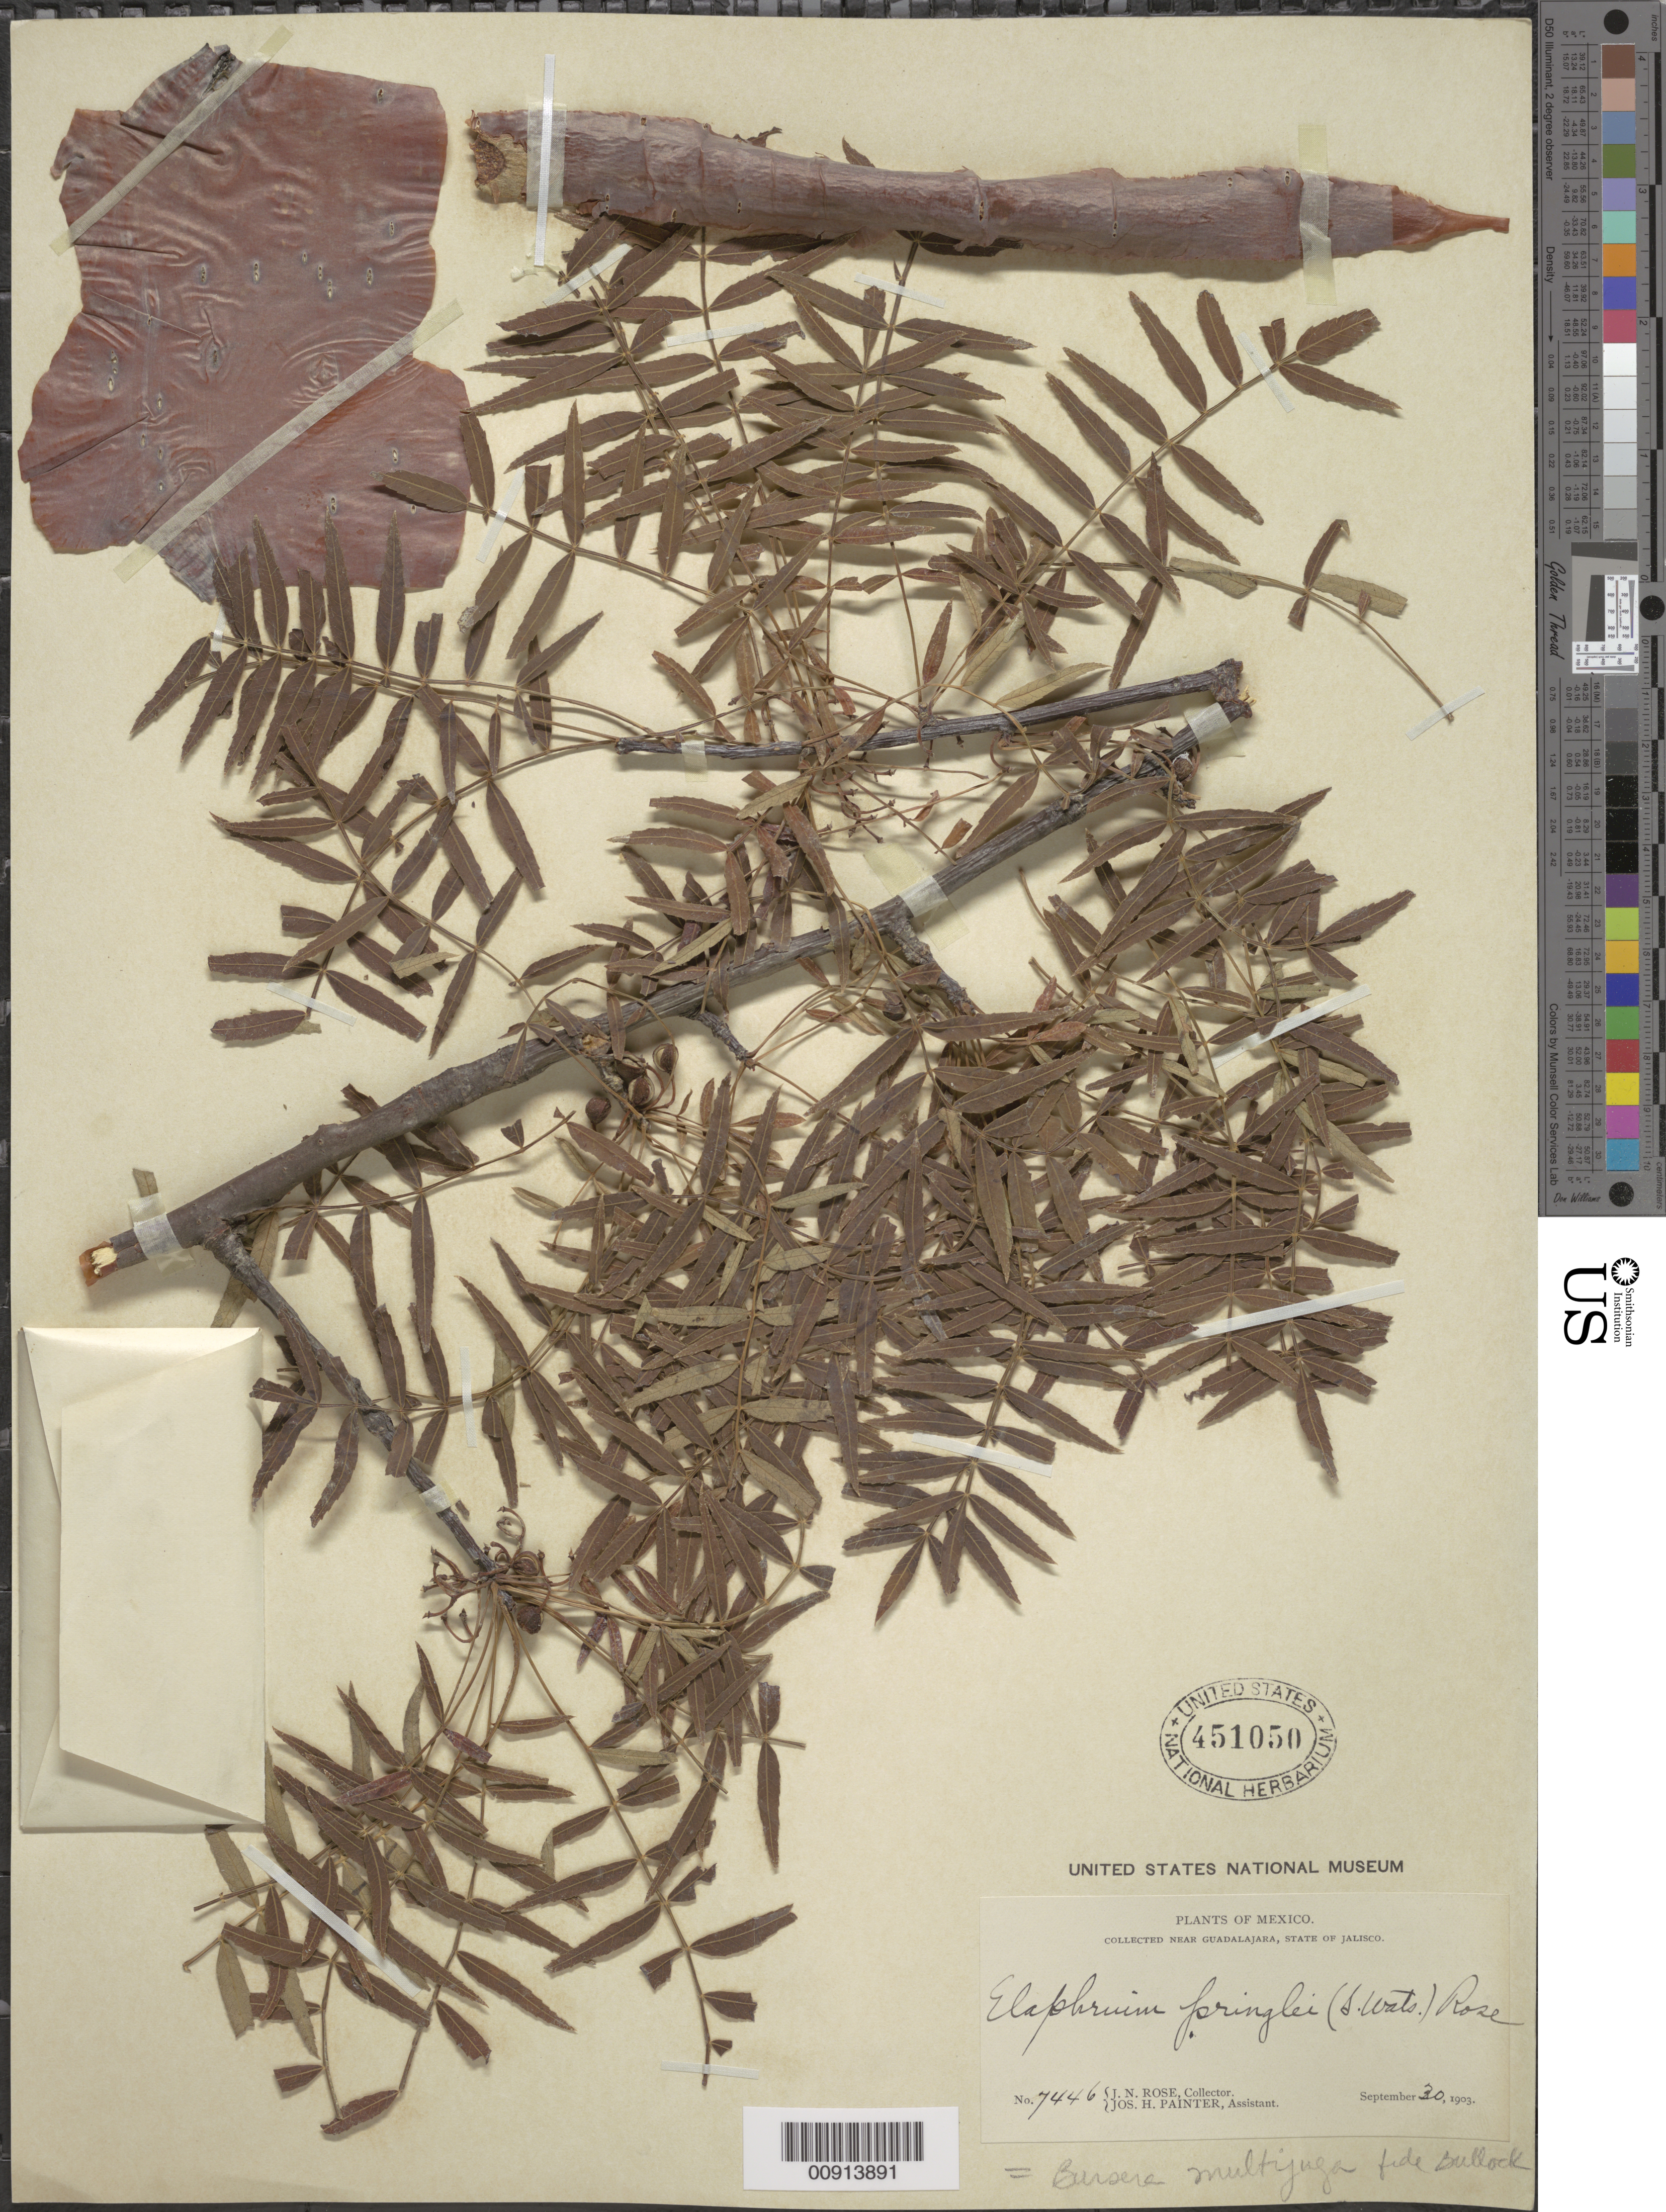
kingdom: Plantae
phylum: Tracheophyta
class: Magnoliopsida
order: Sapindales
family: Burseraceae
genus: Bursera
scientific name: Bursera multijuga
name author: Engl.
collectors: J. N. Rose & J. H. Painter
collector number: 7446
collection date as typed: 30 Sep 1903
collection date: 1903-09-30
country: Mexico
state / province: Jalisco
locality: Near Guadalajara, State of Jalisco.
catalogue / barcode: US 451050